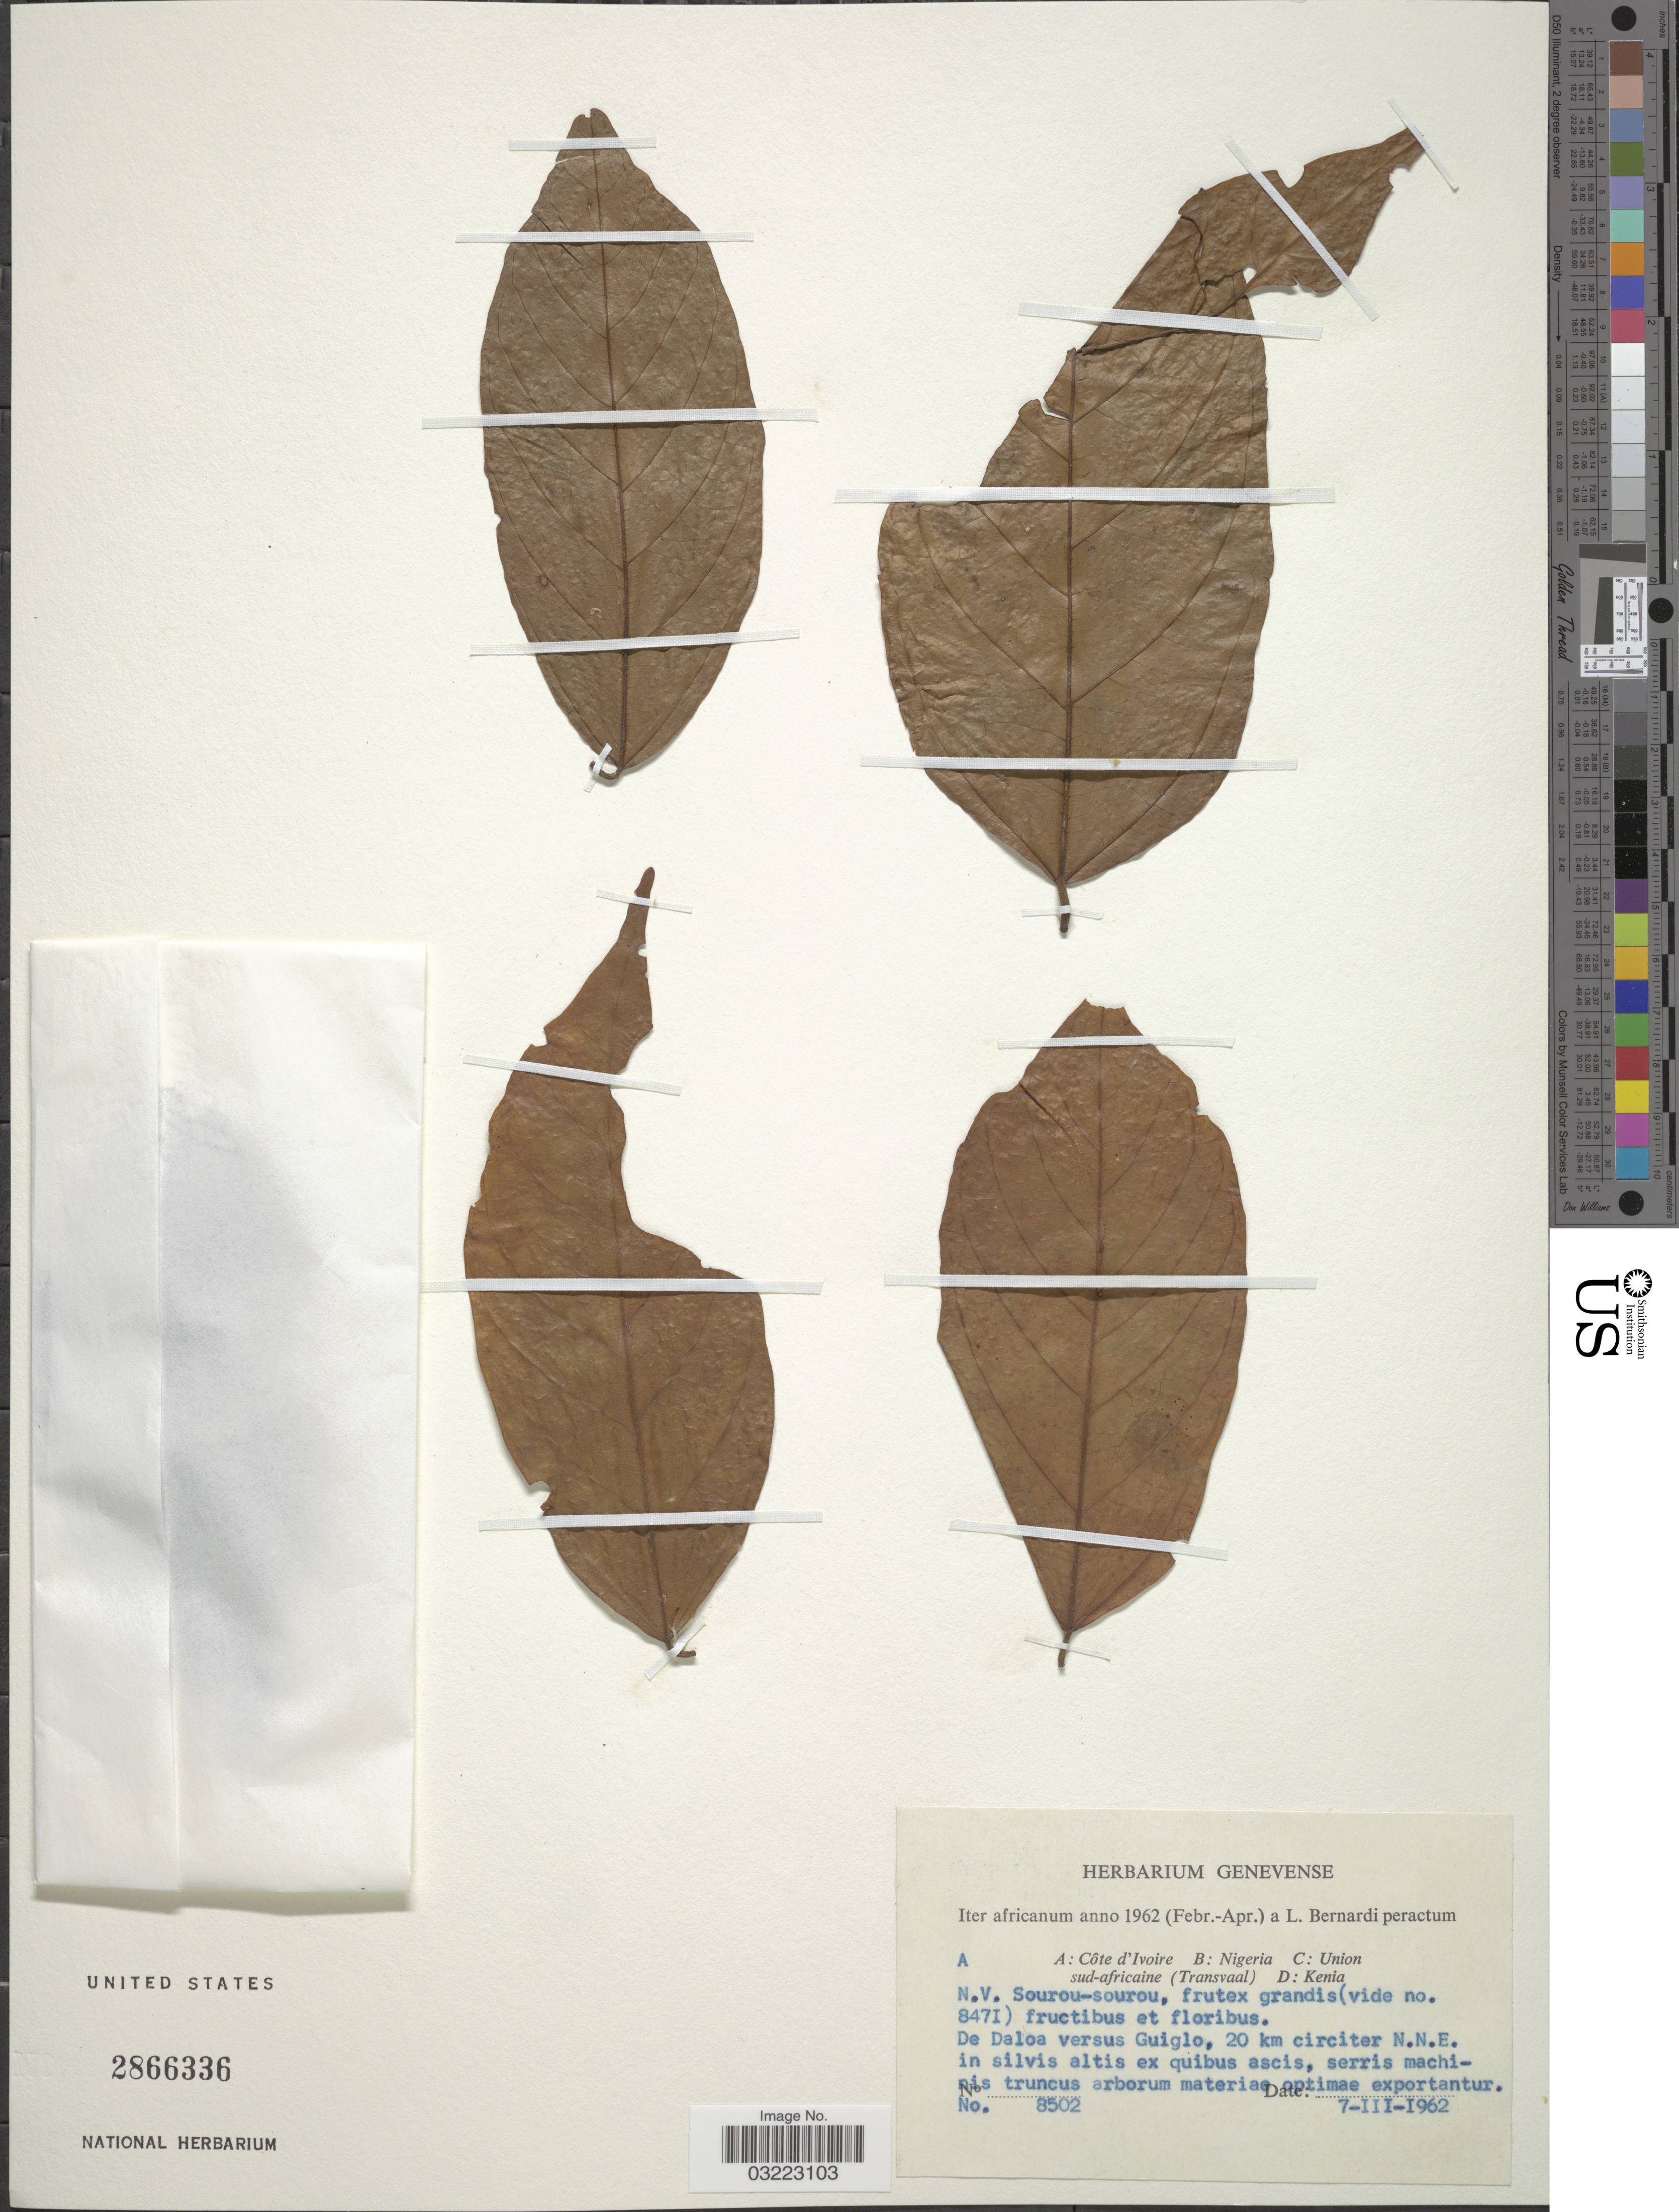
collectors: L. Bernardi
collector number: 8502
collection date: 1962-03-07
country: Ivory Coast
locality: Côte d'Ivoire. De Daloa versus Guiglo, 20 km circiter N.N.E. in silvis altis ex quibus ascis.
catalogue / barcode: US 2866336